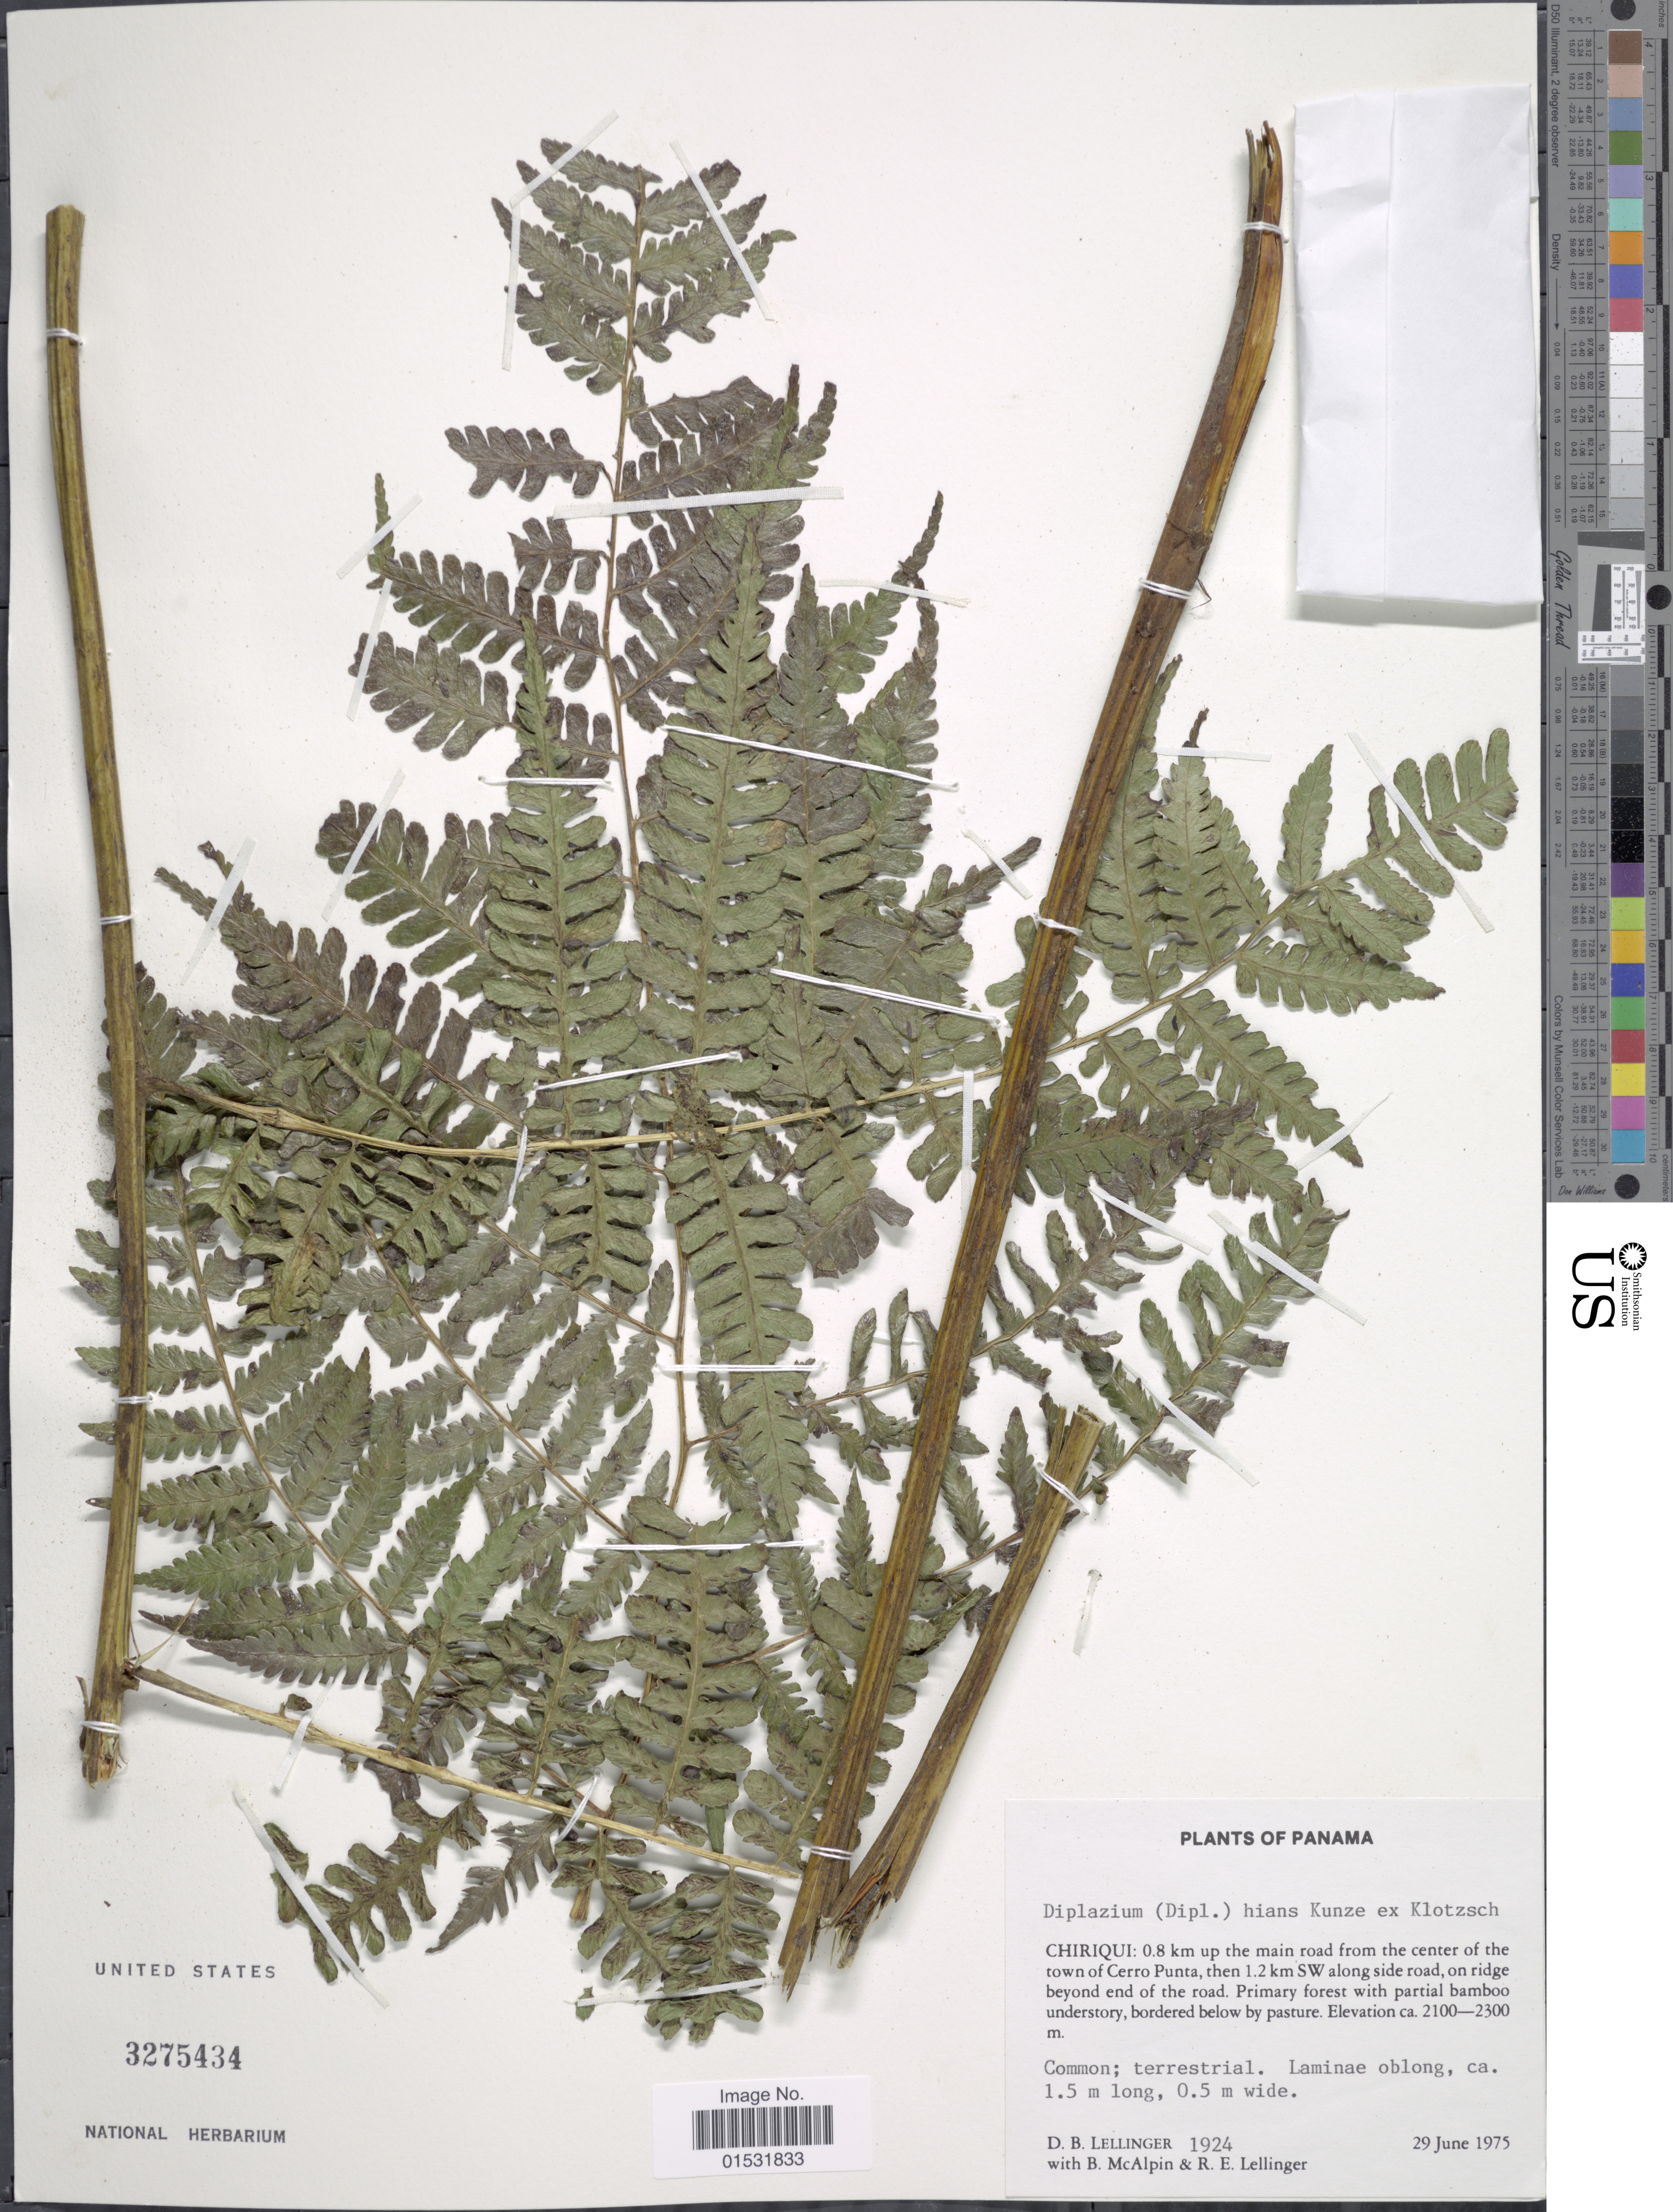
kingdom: Plantae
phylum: Tracheophyta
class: Polypodiopsida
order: Polypodiales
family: Athyriaceae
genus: Diplazium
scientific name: Diplazium hians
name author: Kunze ex Klotzsch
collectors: D. B. Lellinger, B. McAlpin & R. E. Lellinger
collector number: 1924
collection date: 1975-06-29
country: Panama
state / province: Chiriqui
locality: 0.8 km up the main road from the center of the town of Cerro Punta, then 1.2 km SW along side road, on ridge beyond end of the road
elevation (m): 2100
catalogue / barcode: US 3275434